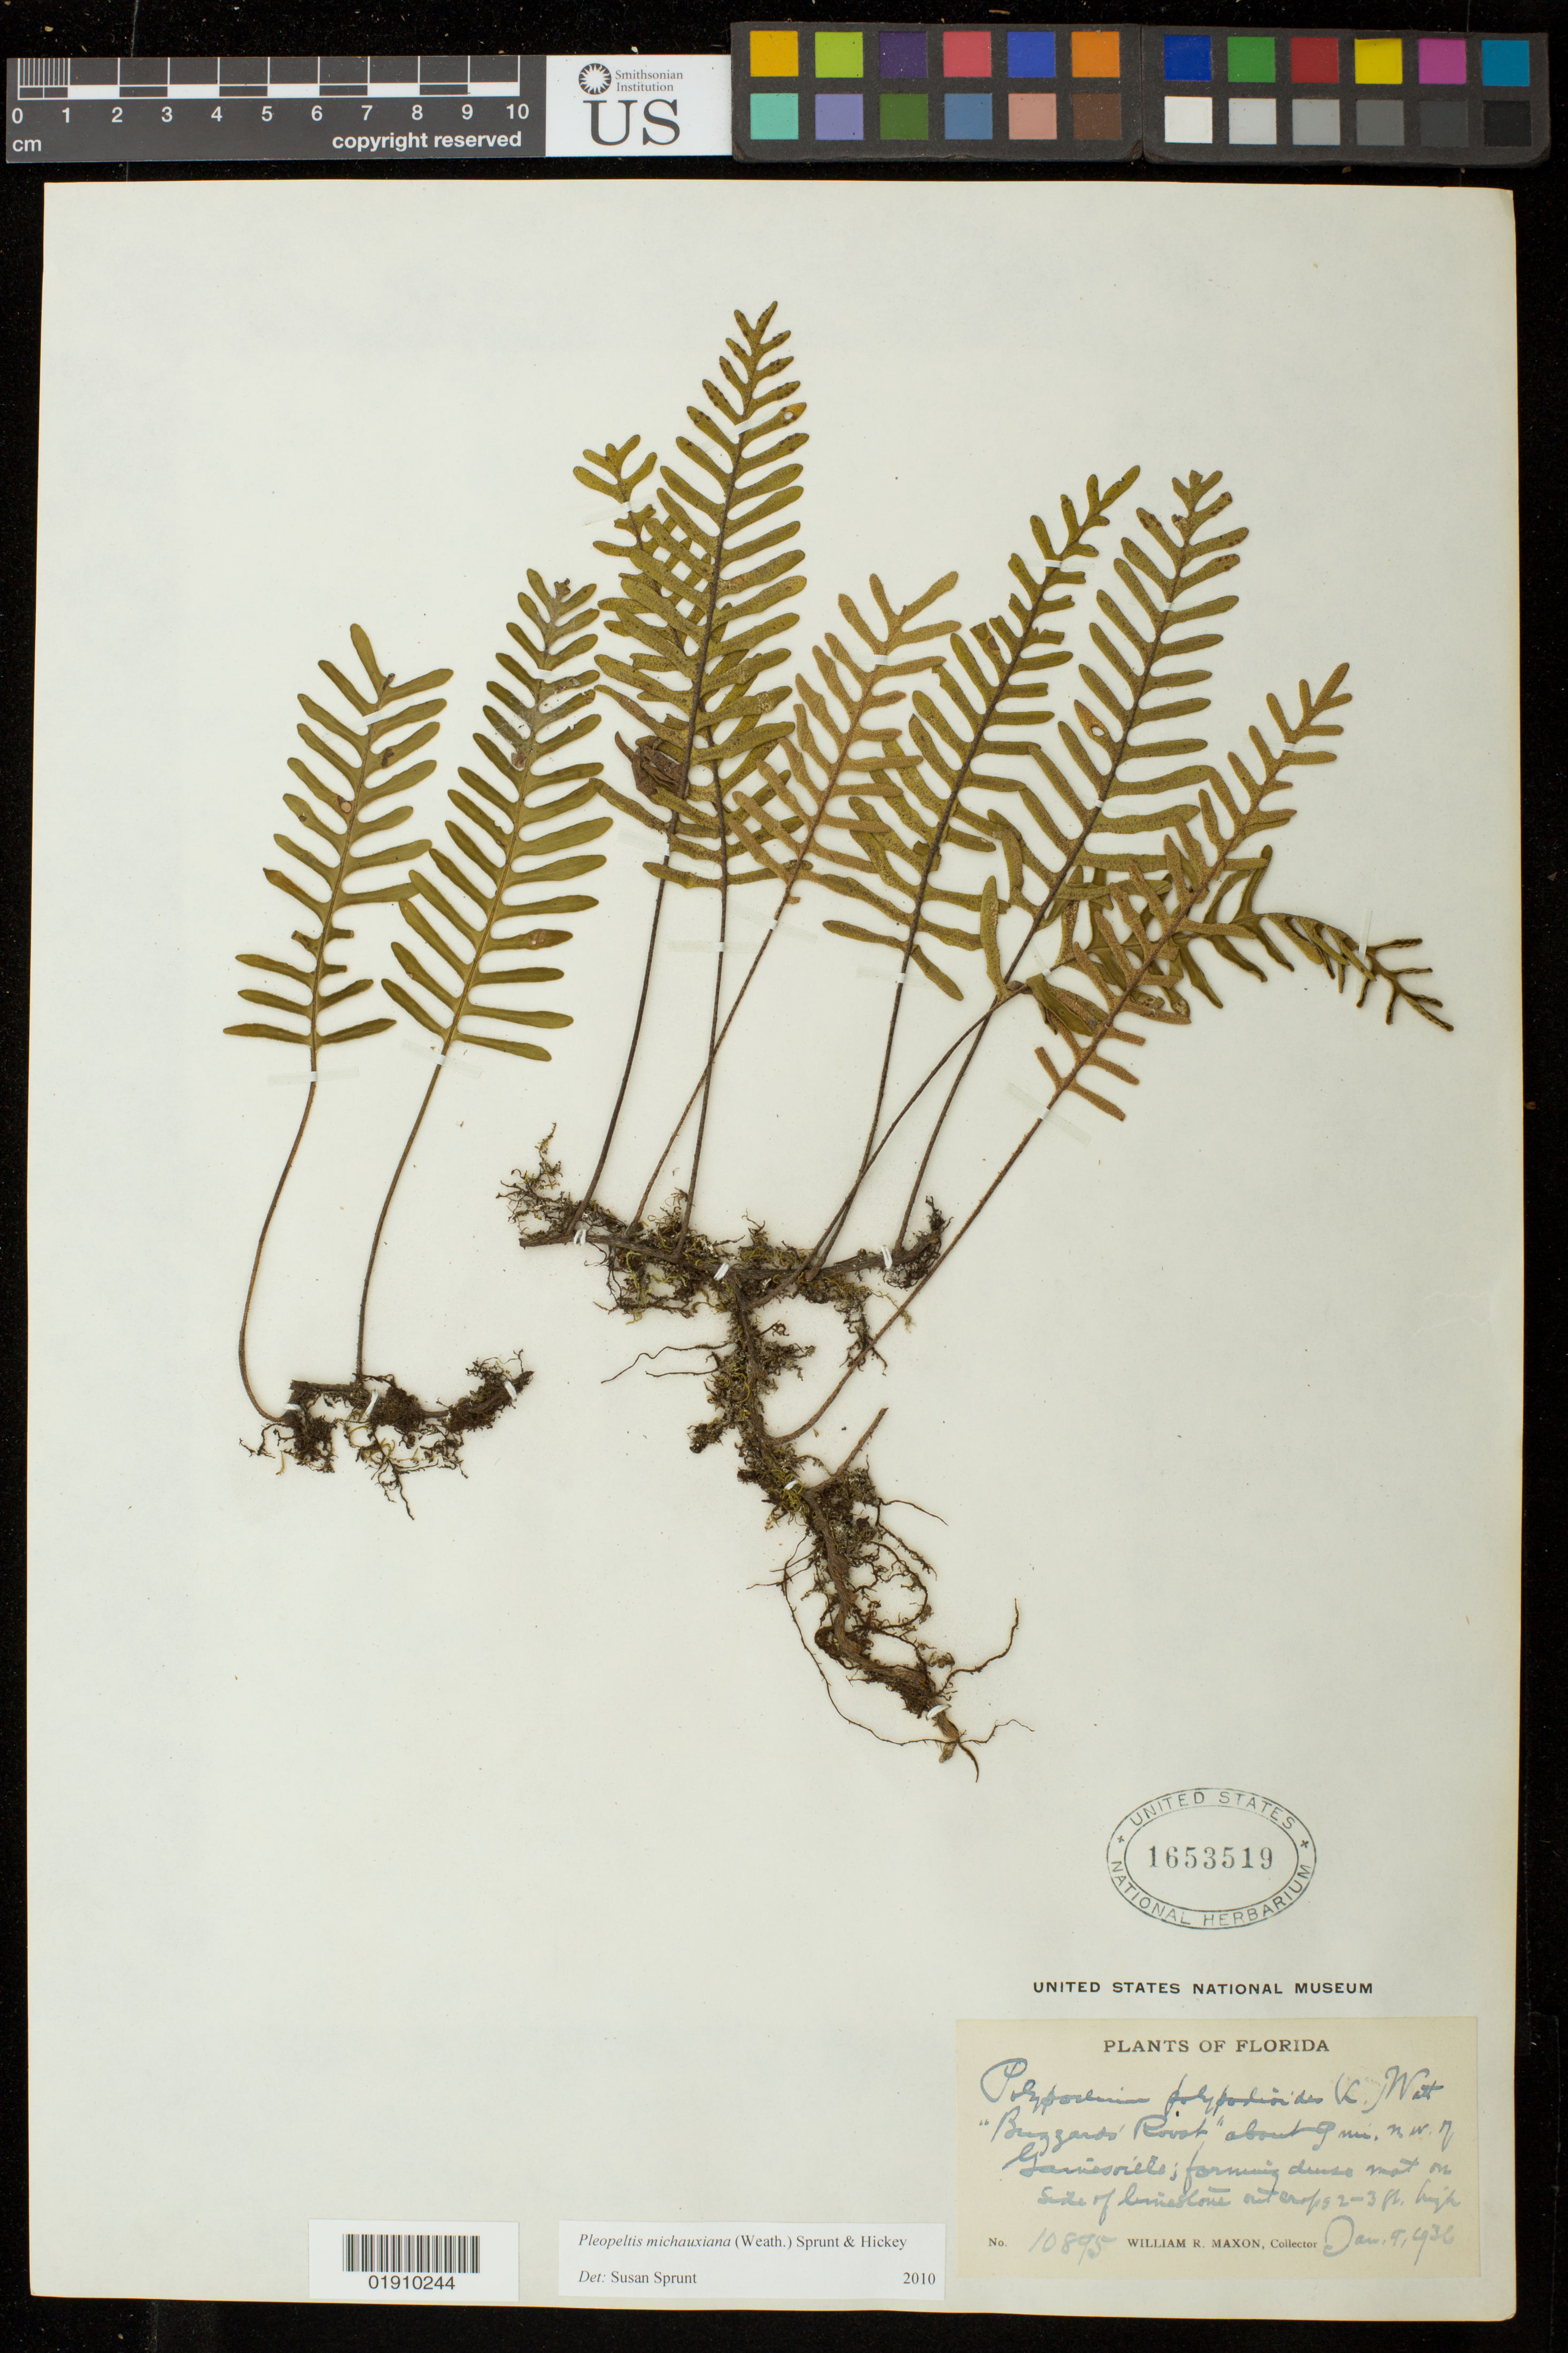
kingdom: Plantae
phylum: Tracheophyta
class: Polypodiopsida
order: Polypodiales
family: Polypodiaceae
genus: Pleopeltis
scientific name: Pleopeltis michauxiana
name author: (Weath.) Hickey & Sprunt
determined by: Sprunt, S. V.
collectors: W. R. Maxon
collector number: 10895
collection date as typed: Jan, 9, 1936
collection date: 1936-01-09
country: United States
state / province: Florida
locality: "Buzzards Cove" (?), about 9 mi. n.w. of Gainsville (?),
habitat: forming on side of limestone outcrops 2-3 ft high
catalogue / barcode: US 1653519